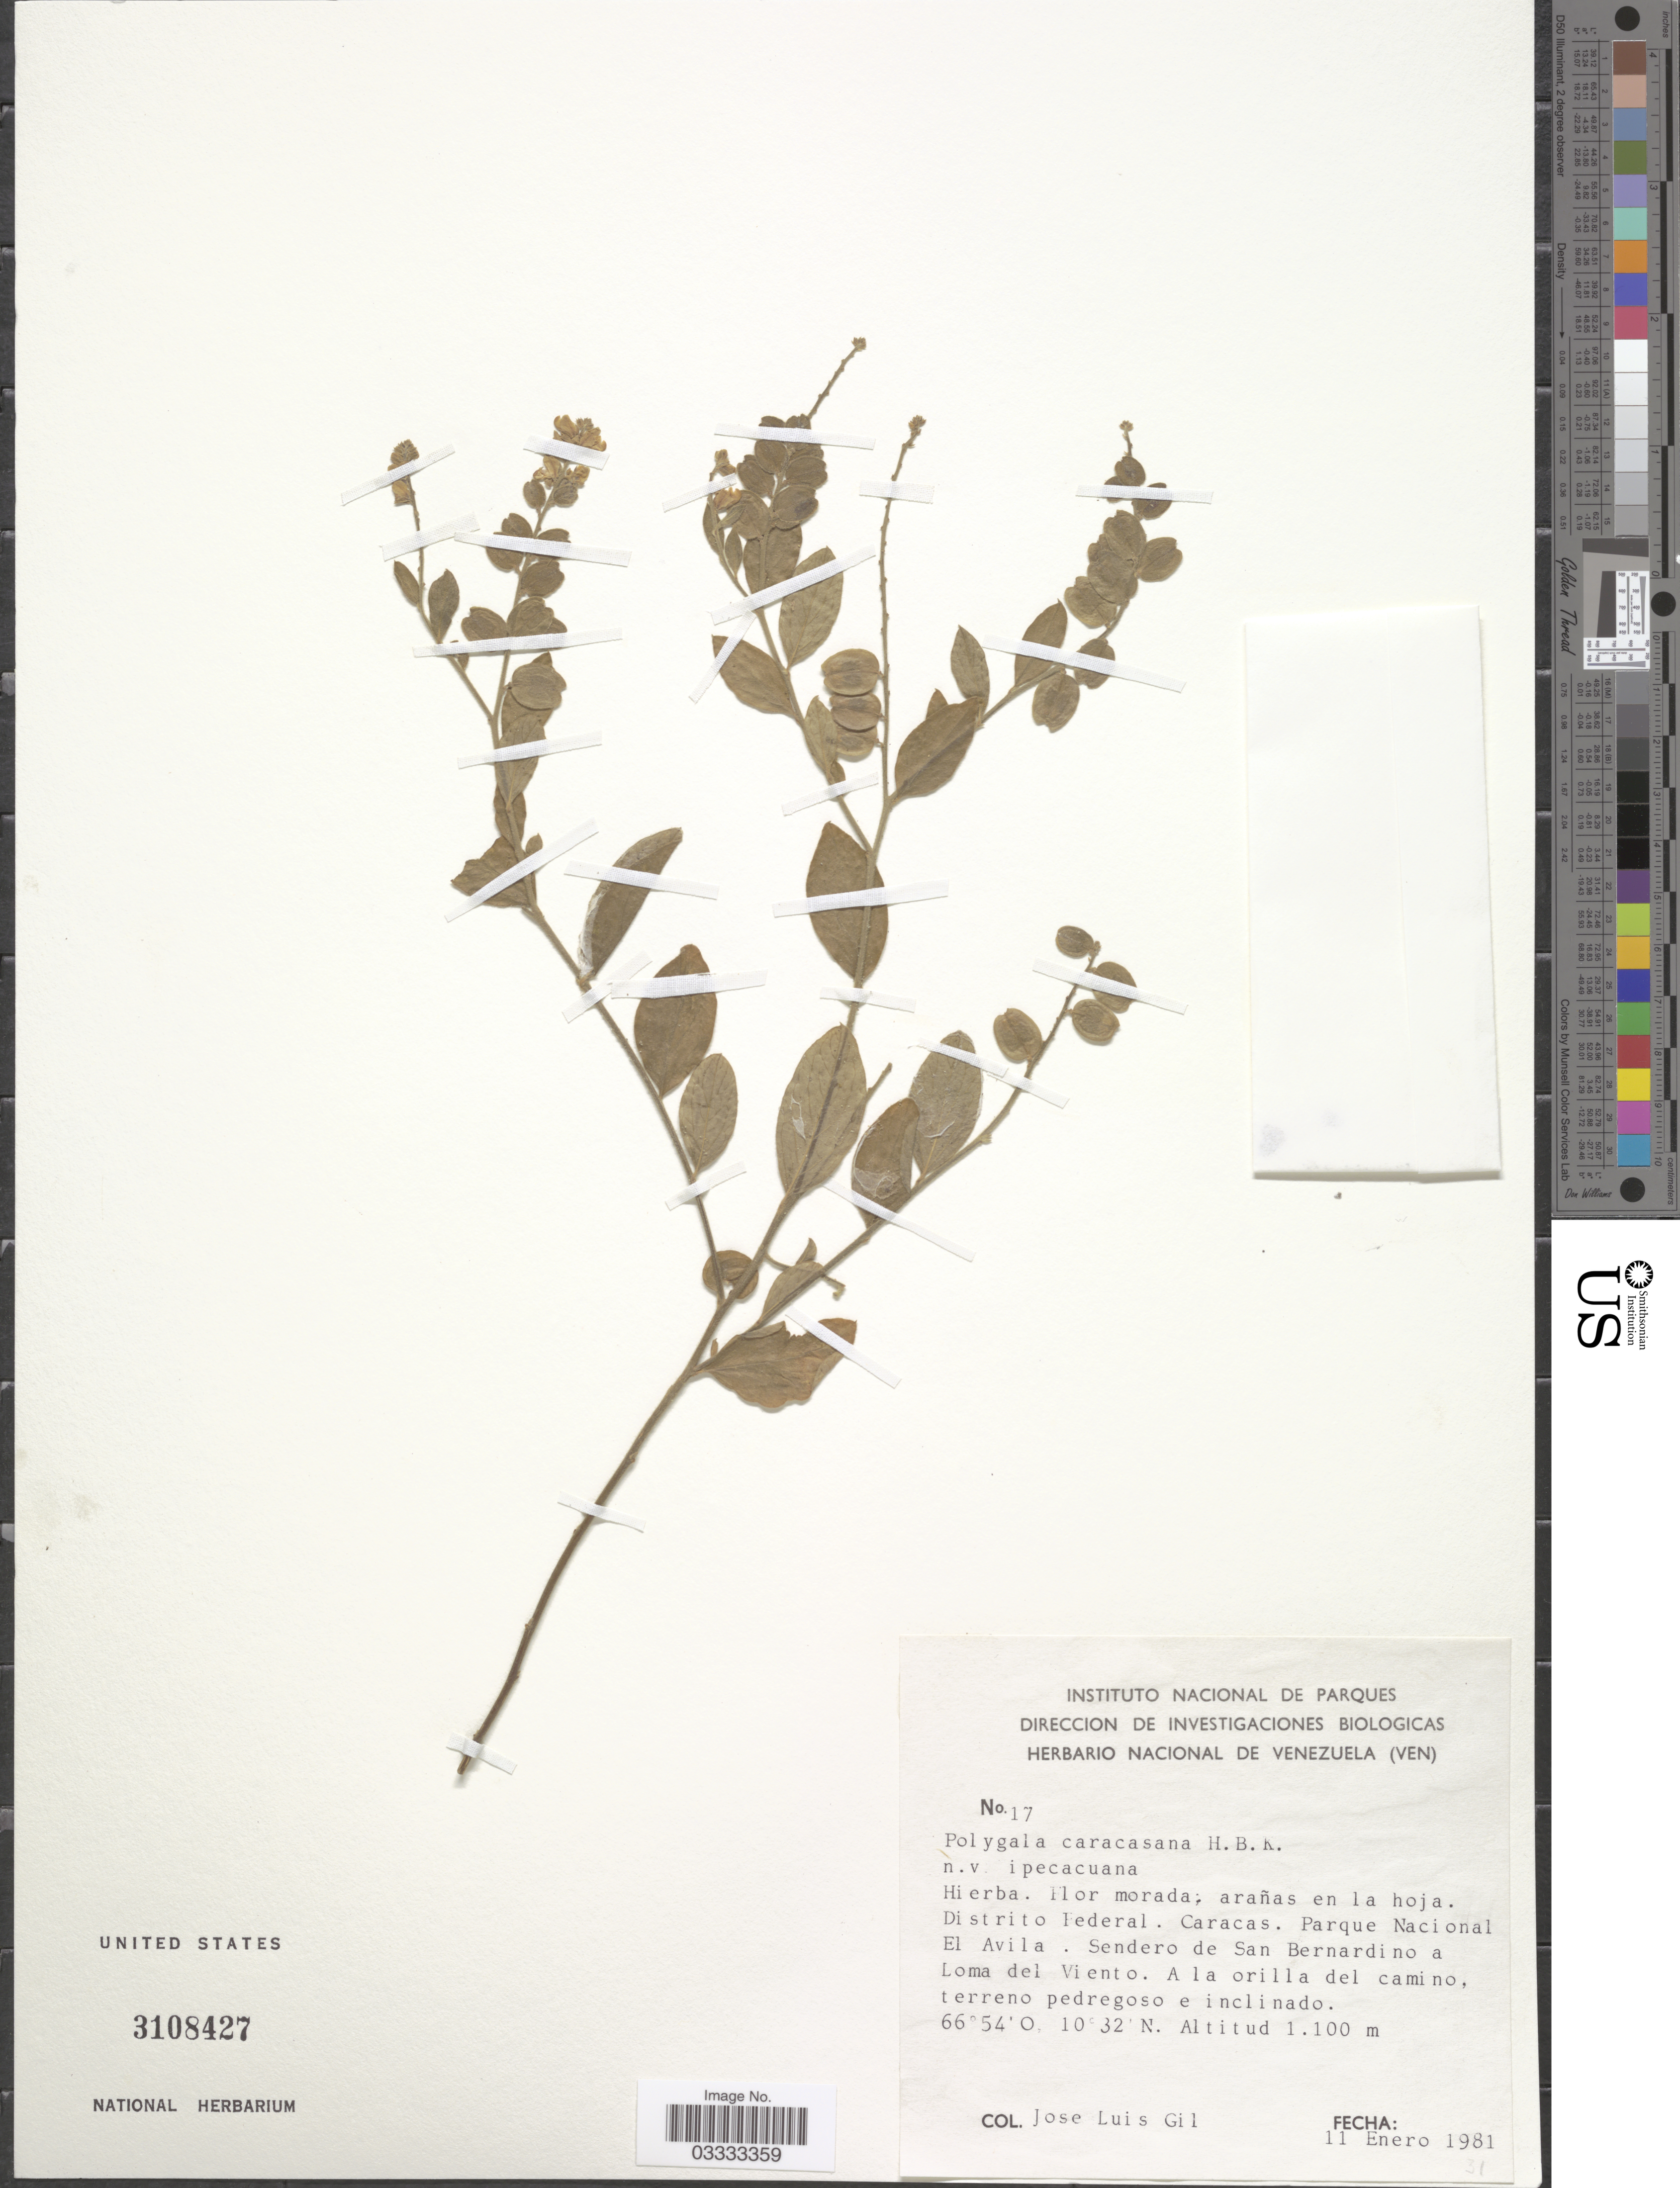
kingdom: Plantae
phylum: Tracheophyta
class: Magnoliopsida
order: Fabales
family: Polygalaceae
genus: Hebecarpa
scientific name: Hebecarpa caracasana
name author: (Kunth) J.R. Abbott & J.F.B. Pastore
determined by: Strong, Mark T., (BOT), Smithsonian Institution - National Museum of Natural History (UNITED STATES)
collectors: J. Gil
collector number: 17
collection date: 1981-01-11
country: Venezuela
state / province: Miranda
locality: Distrito Federal. Caracas. Parque Nacional El Avila. Sendero de San Bernardino a Loma del Viento. A la orilla del camino, terreno pedregoso e inclinado.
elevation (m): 1100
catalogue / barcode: US 3108427